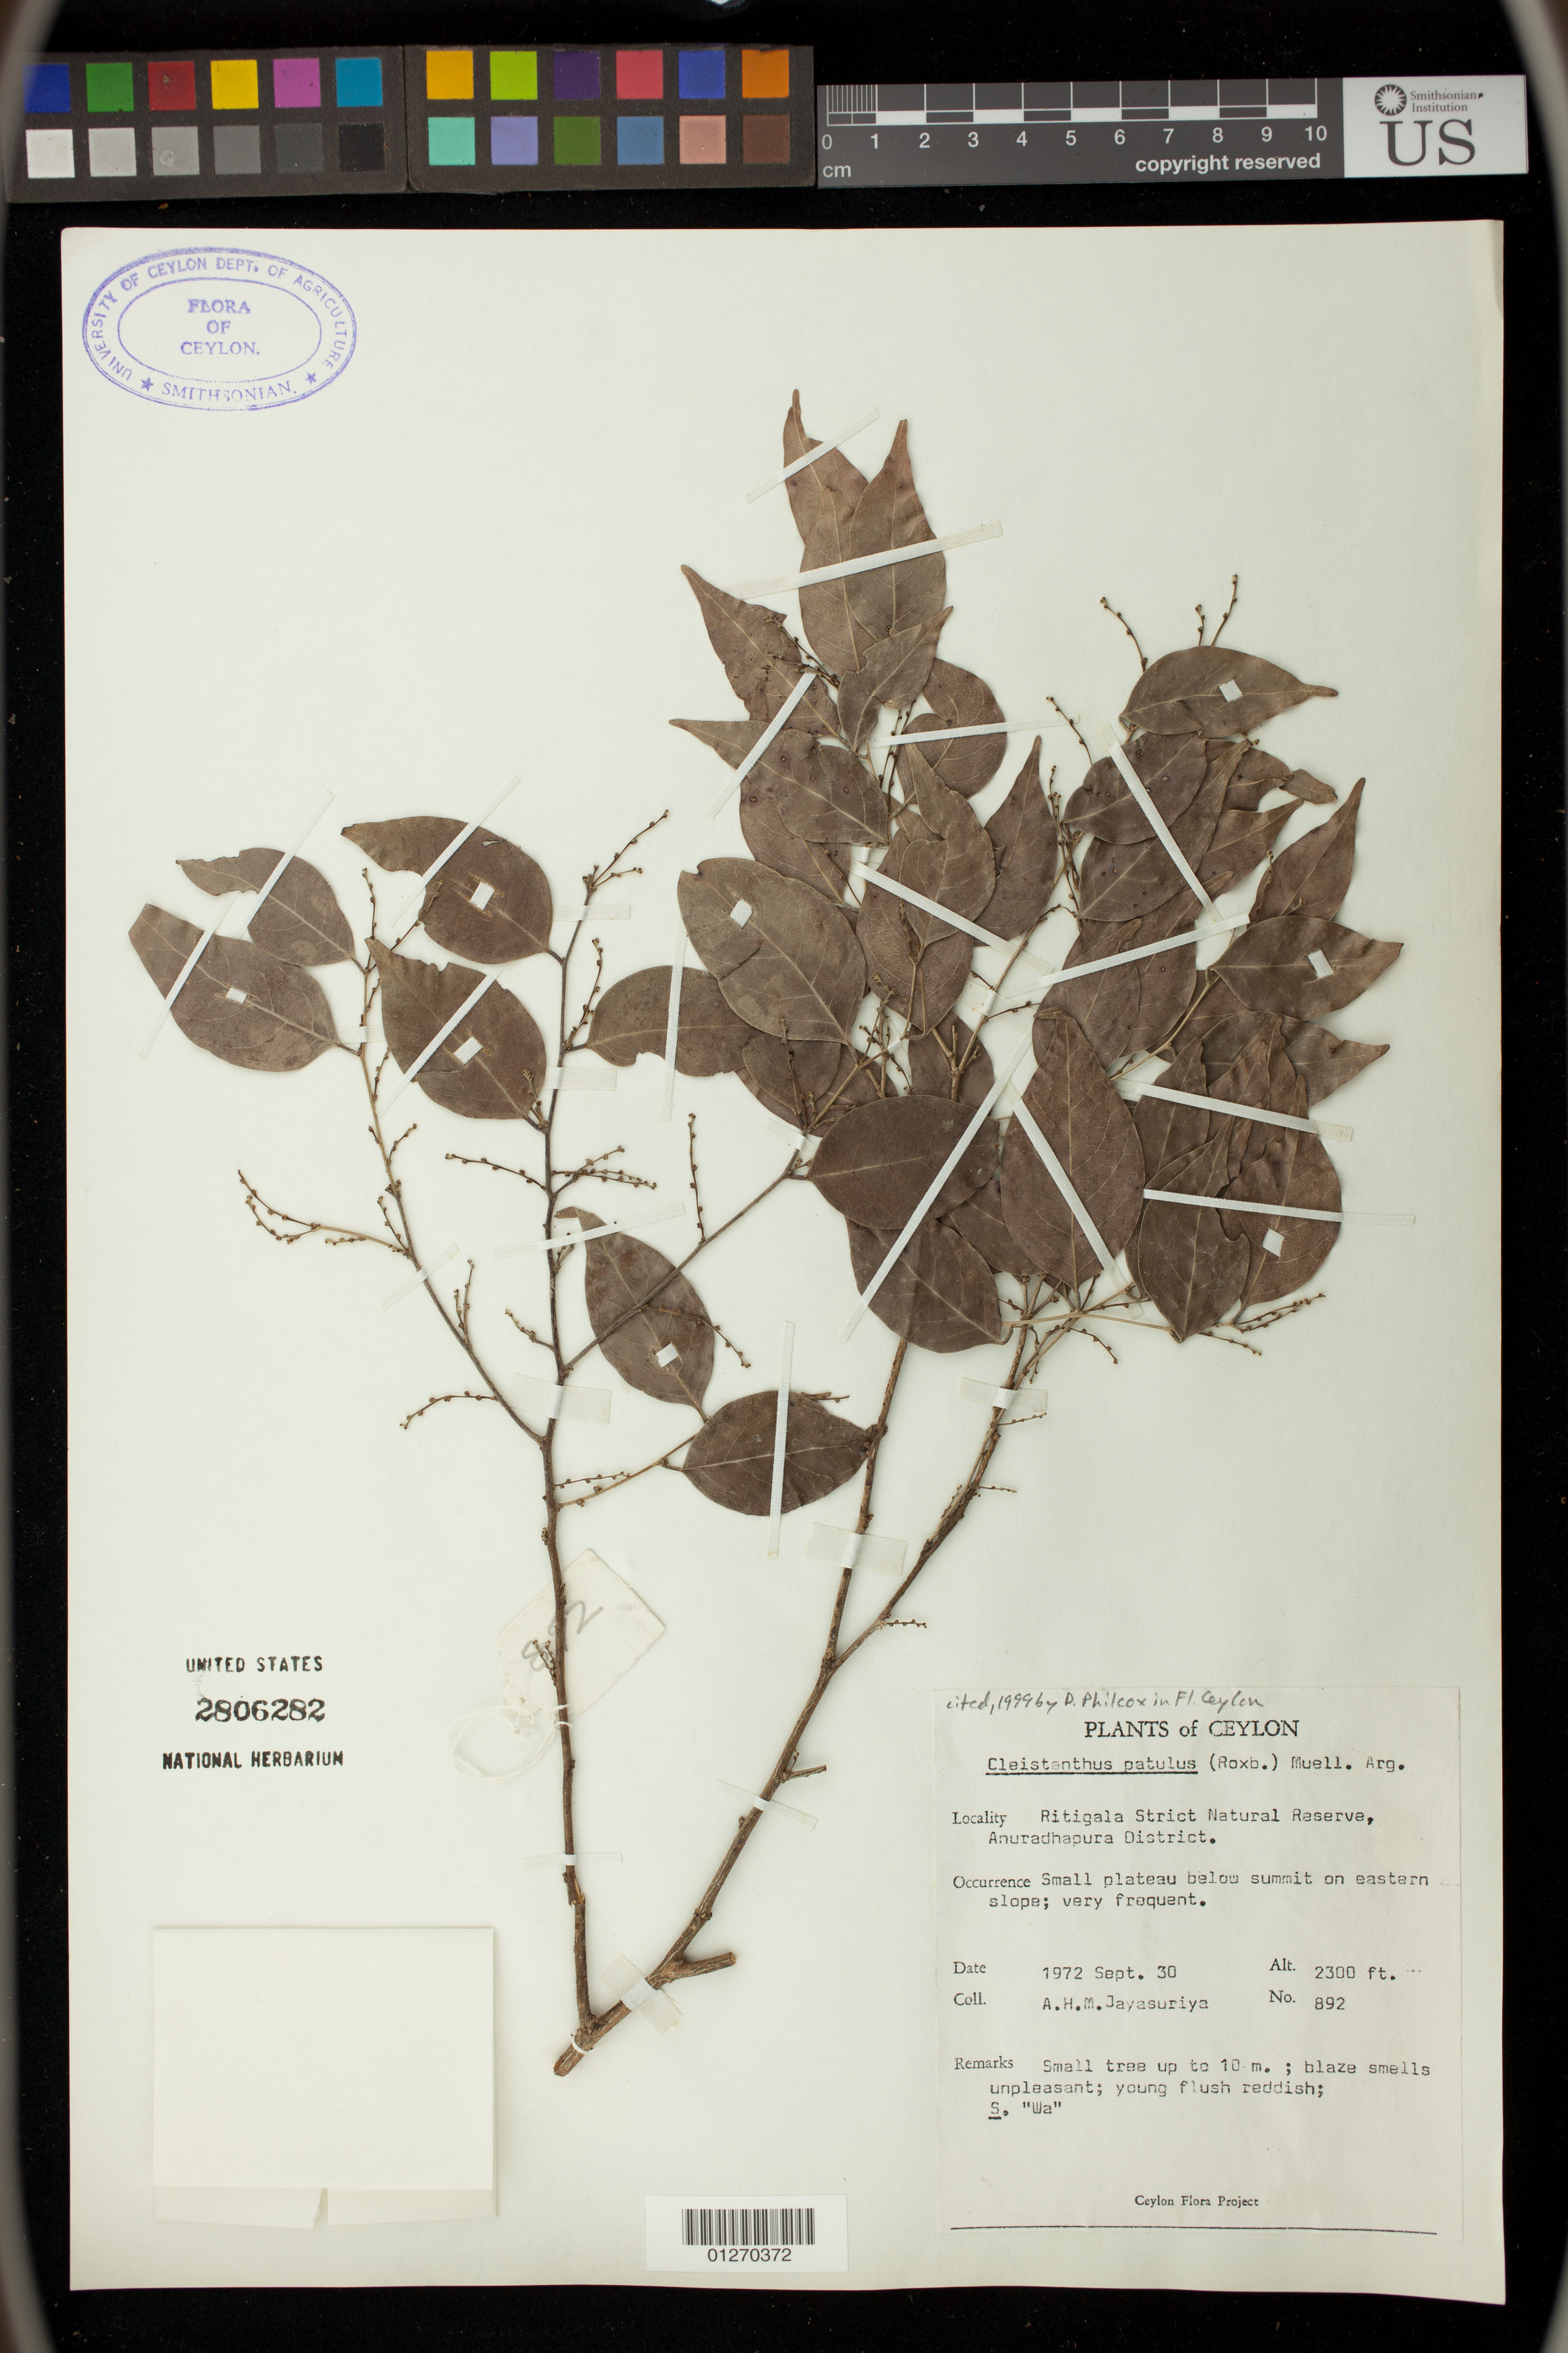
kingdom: Plantae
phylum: Tracheophyta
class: Magnoliopsida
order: Malpighiales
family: Phyllanthaceae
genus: Cleistanthus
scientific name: Cleistanthus patulus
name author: (Roxb.) Müll. Arg.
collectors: A. H. Jayasuriya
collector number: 892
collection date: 1972-09-30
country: Sri Lanka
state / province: North Central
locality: Ritigala Strict Natural Reserve, Anuradhapura District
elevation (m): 701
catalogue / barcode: US 2806282